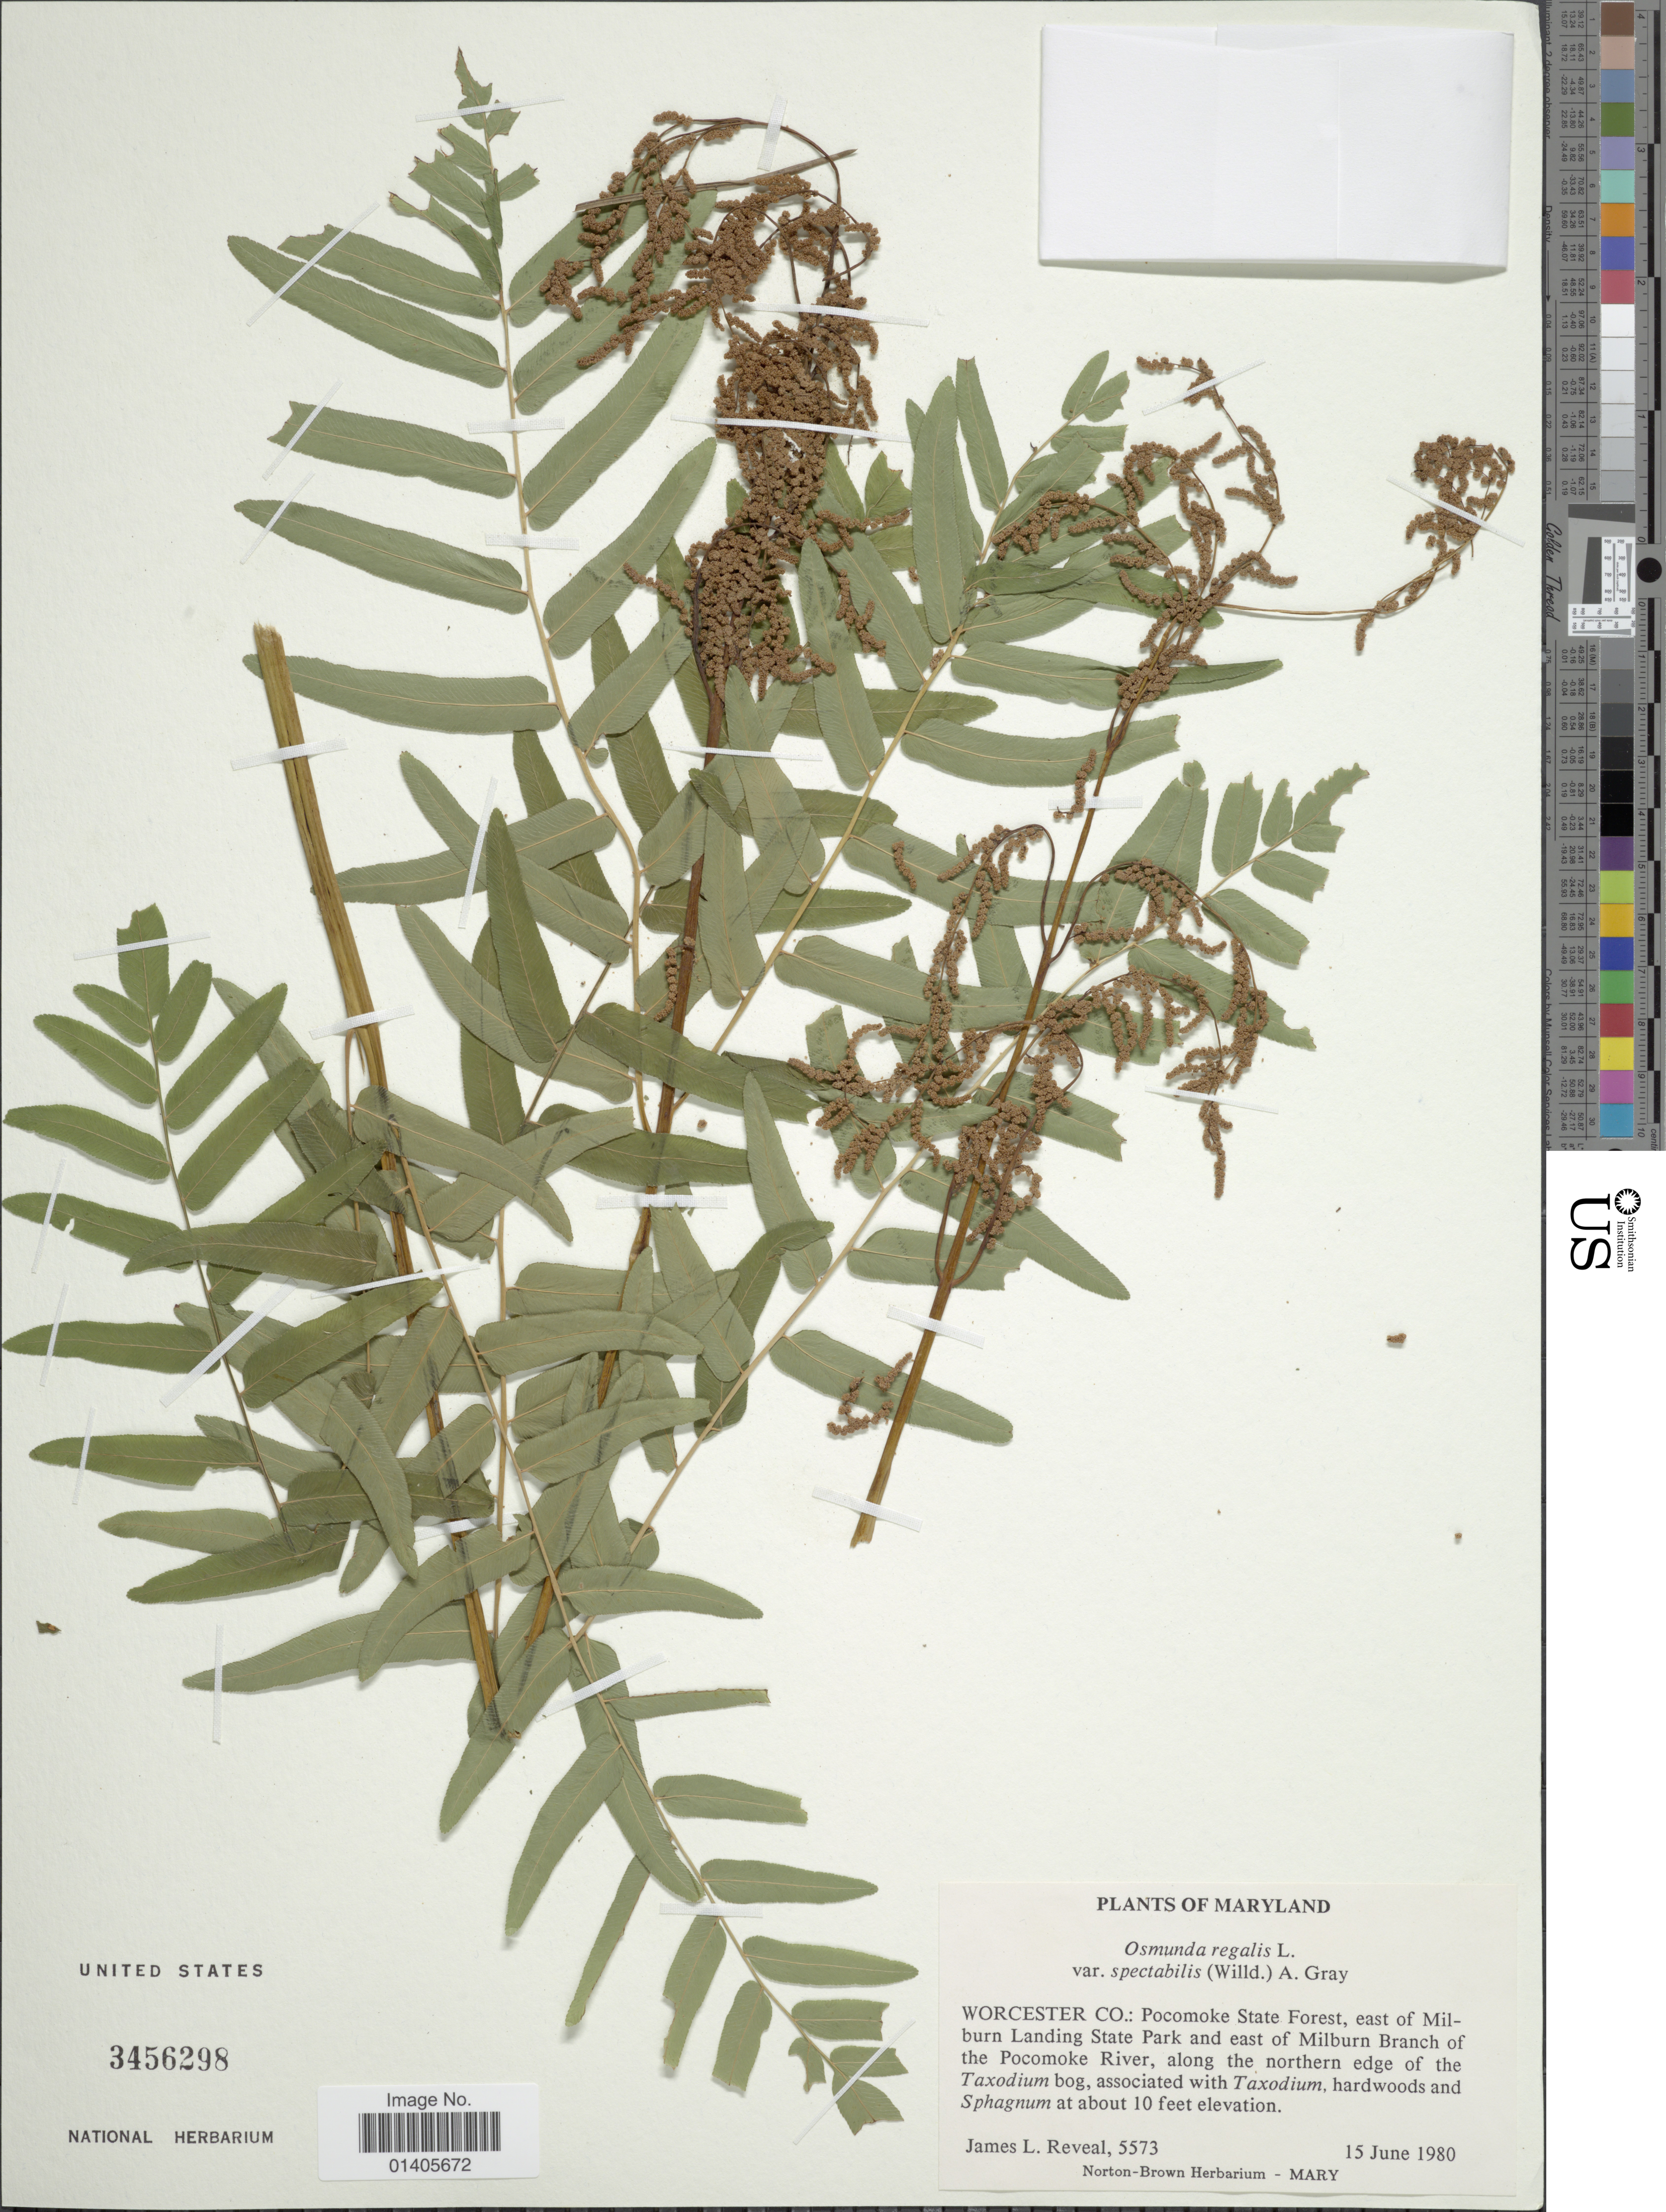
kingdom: Plantae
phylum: Tracheophyta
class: Polypodiopsida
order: Osmundales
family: Osmundaceae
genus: Osmunda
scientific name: Osmunda regalis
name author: L.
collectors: J. L. Reveal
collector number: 5573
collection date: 1980-06-15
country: United States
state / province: Maryland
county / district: Worcester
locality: Worcester Co: pocomoke State Forest, east of Milburn Landing State Park and east of Milburn Branch of the Pocomoke River, along the northern edge of the Taxodium bog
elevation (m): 3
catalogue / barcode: US 3456298